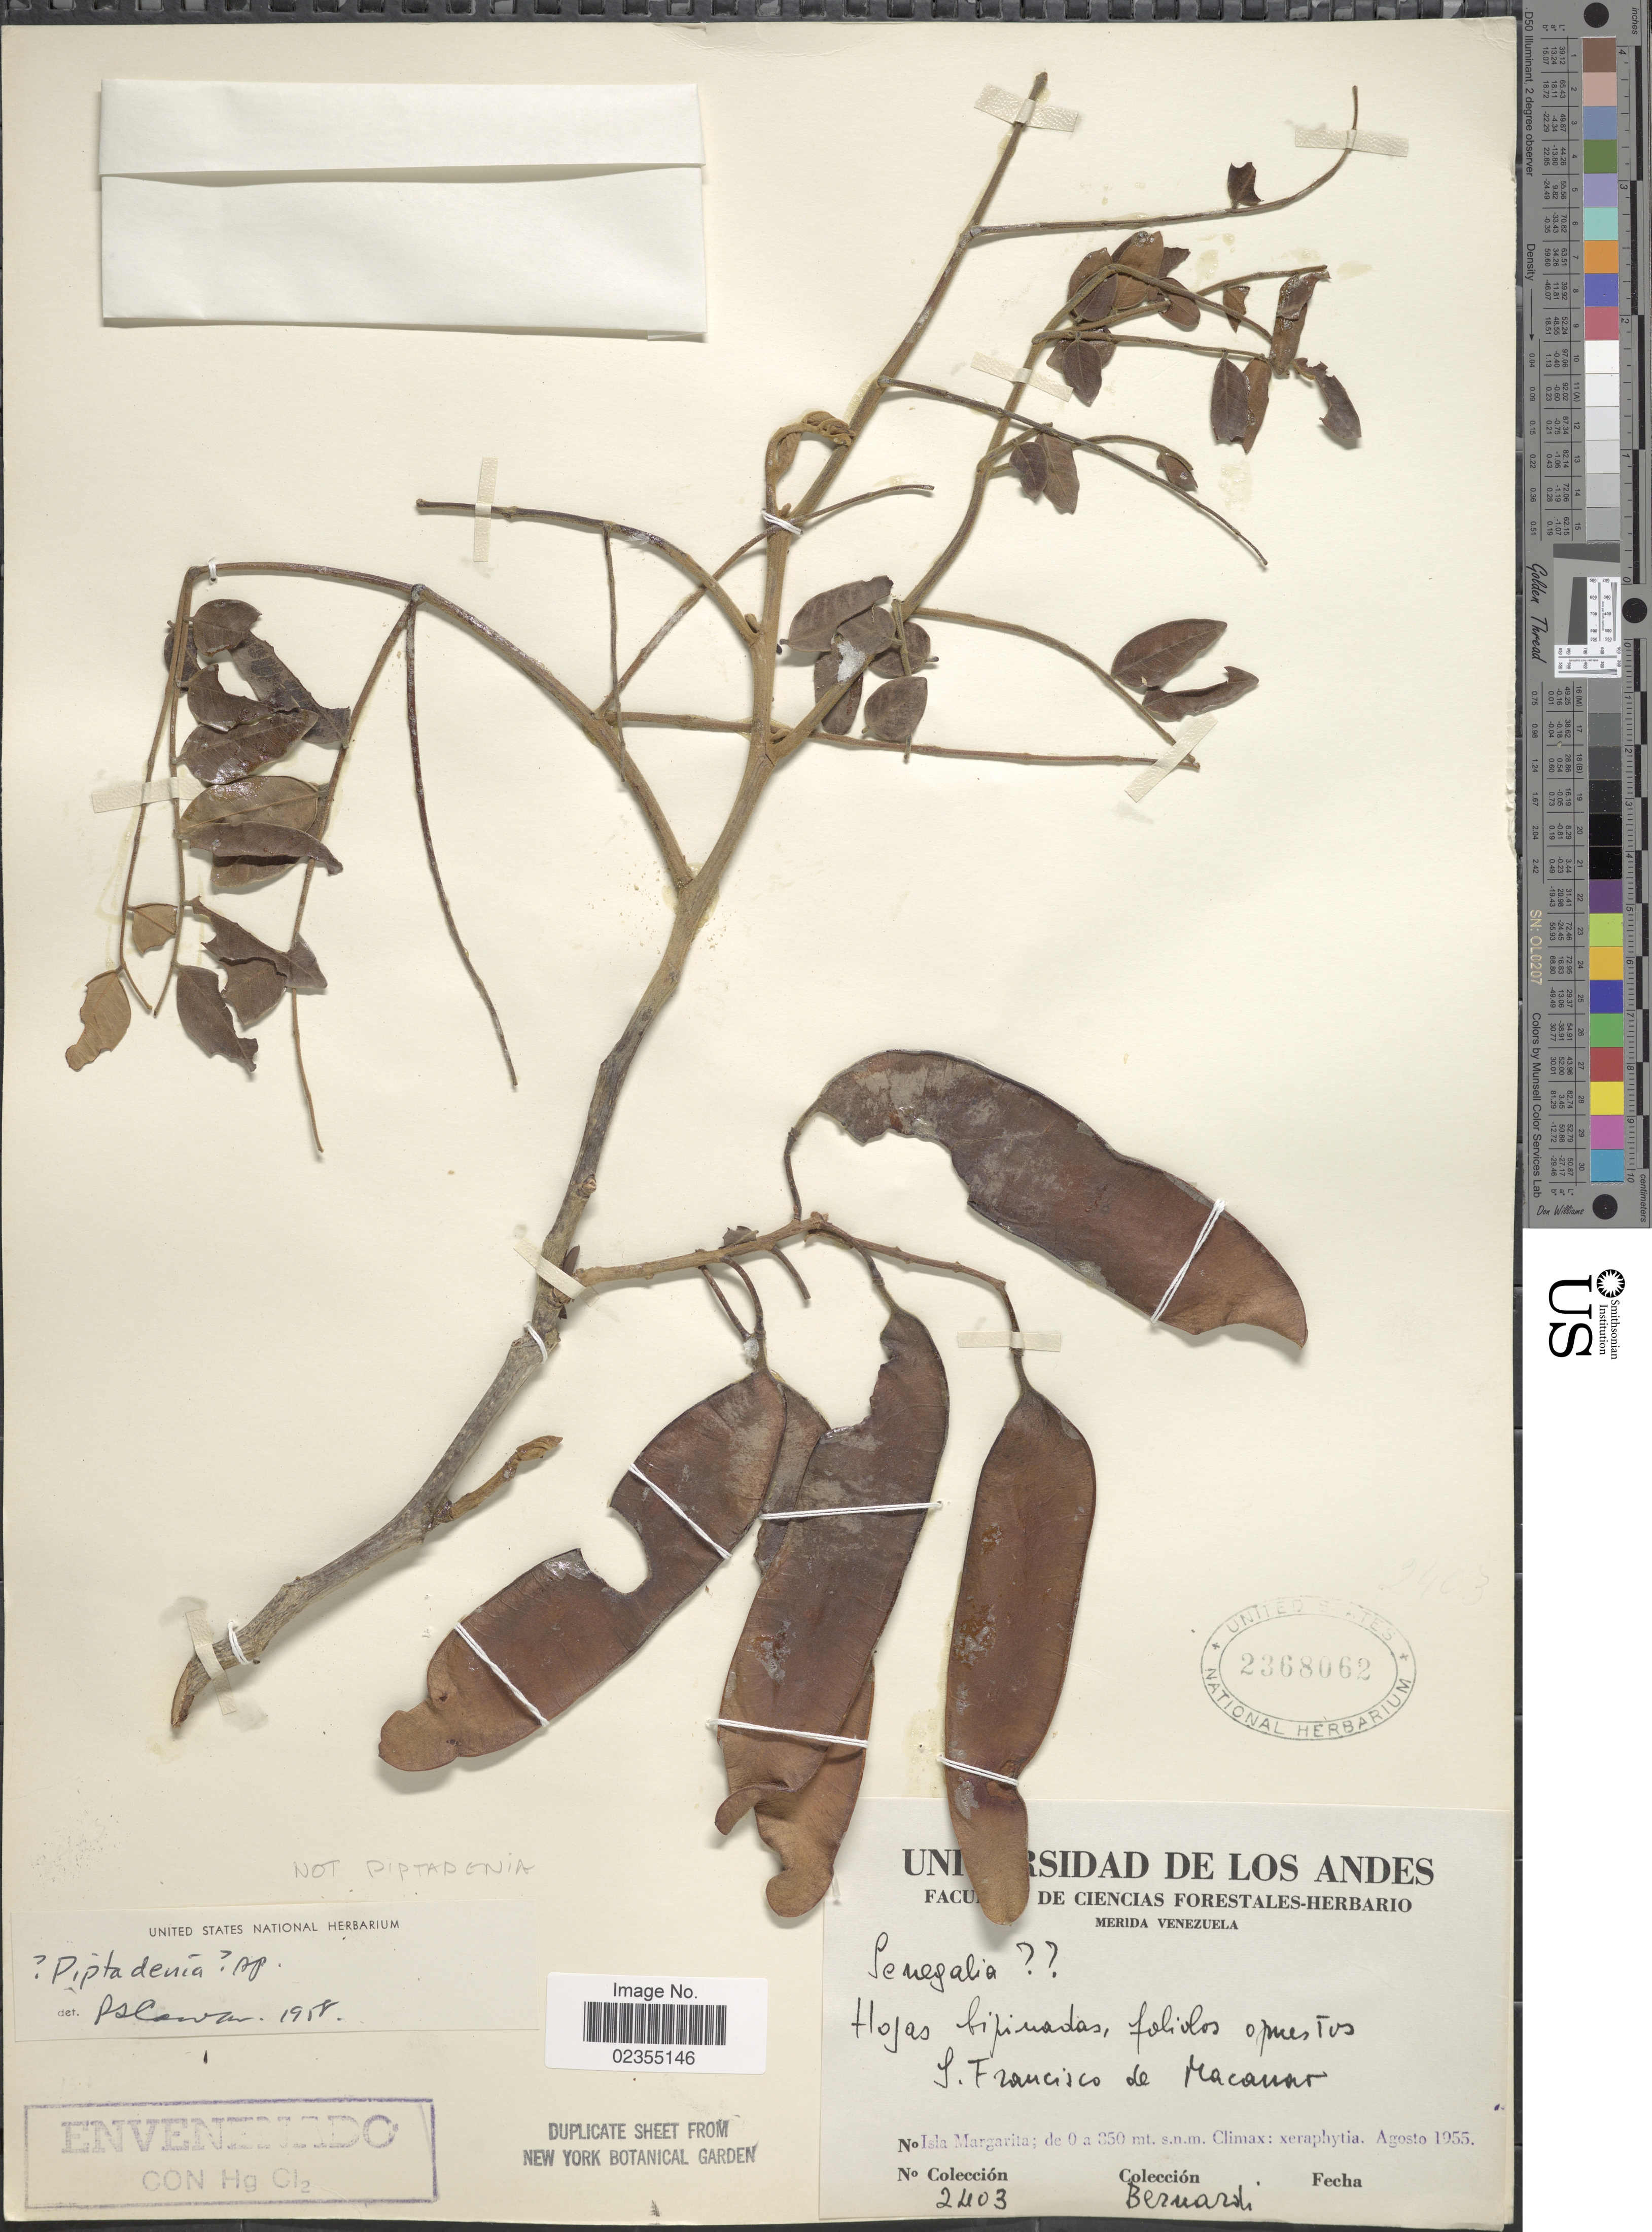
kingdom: Plantae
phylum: Tracheophyta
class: Magnoliopsida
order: Fabales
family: Fabaceae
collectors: -. Beruordi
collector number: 2403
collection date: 1955-08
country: Venezuela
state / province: Mérida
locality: S. Francisco de Macanao, Isla Margarita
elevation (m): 350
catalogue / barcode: US 2368062